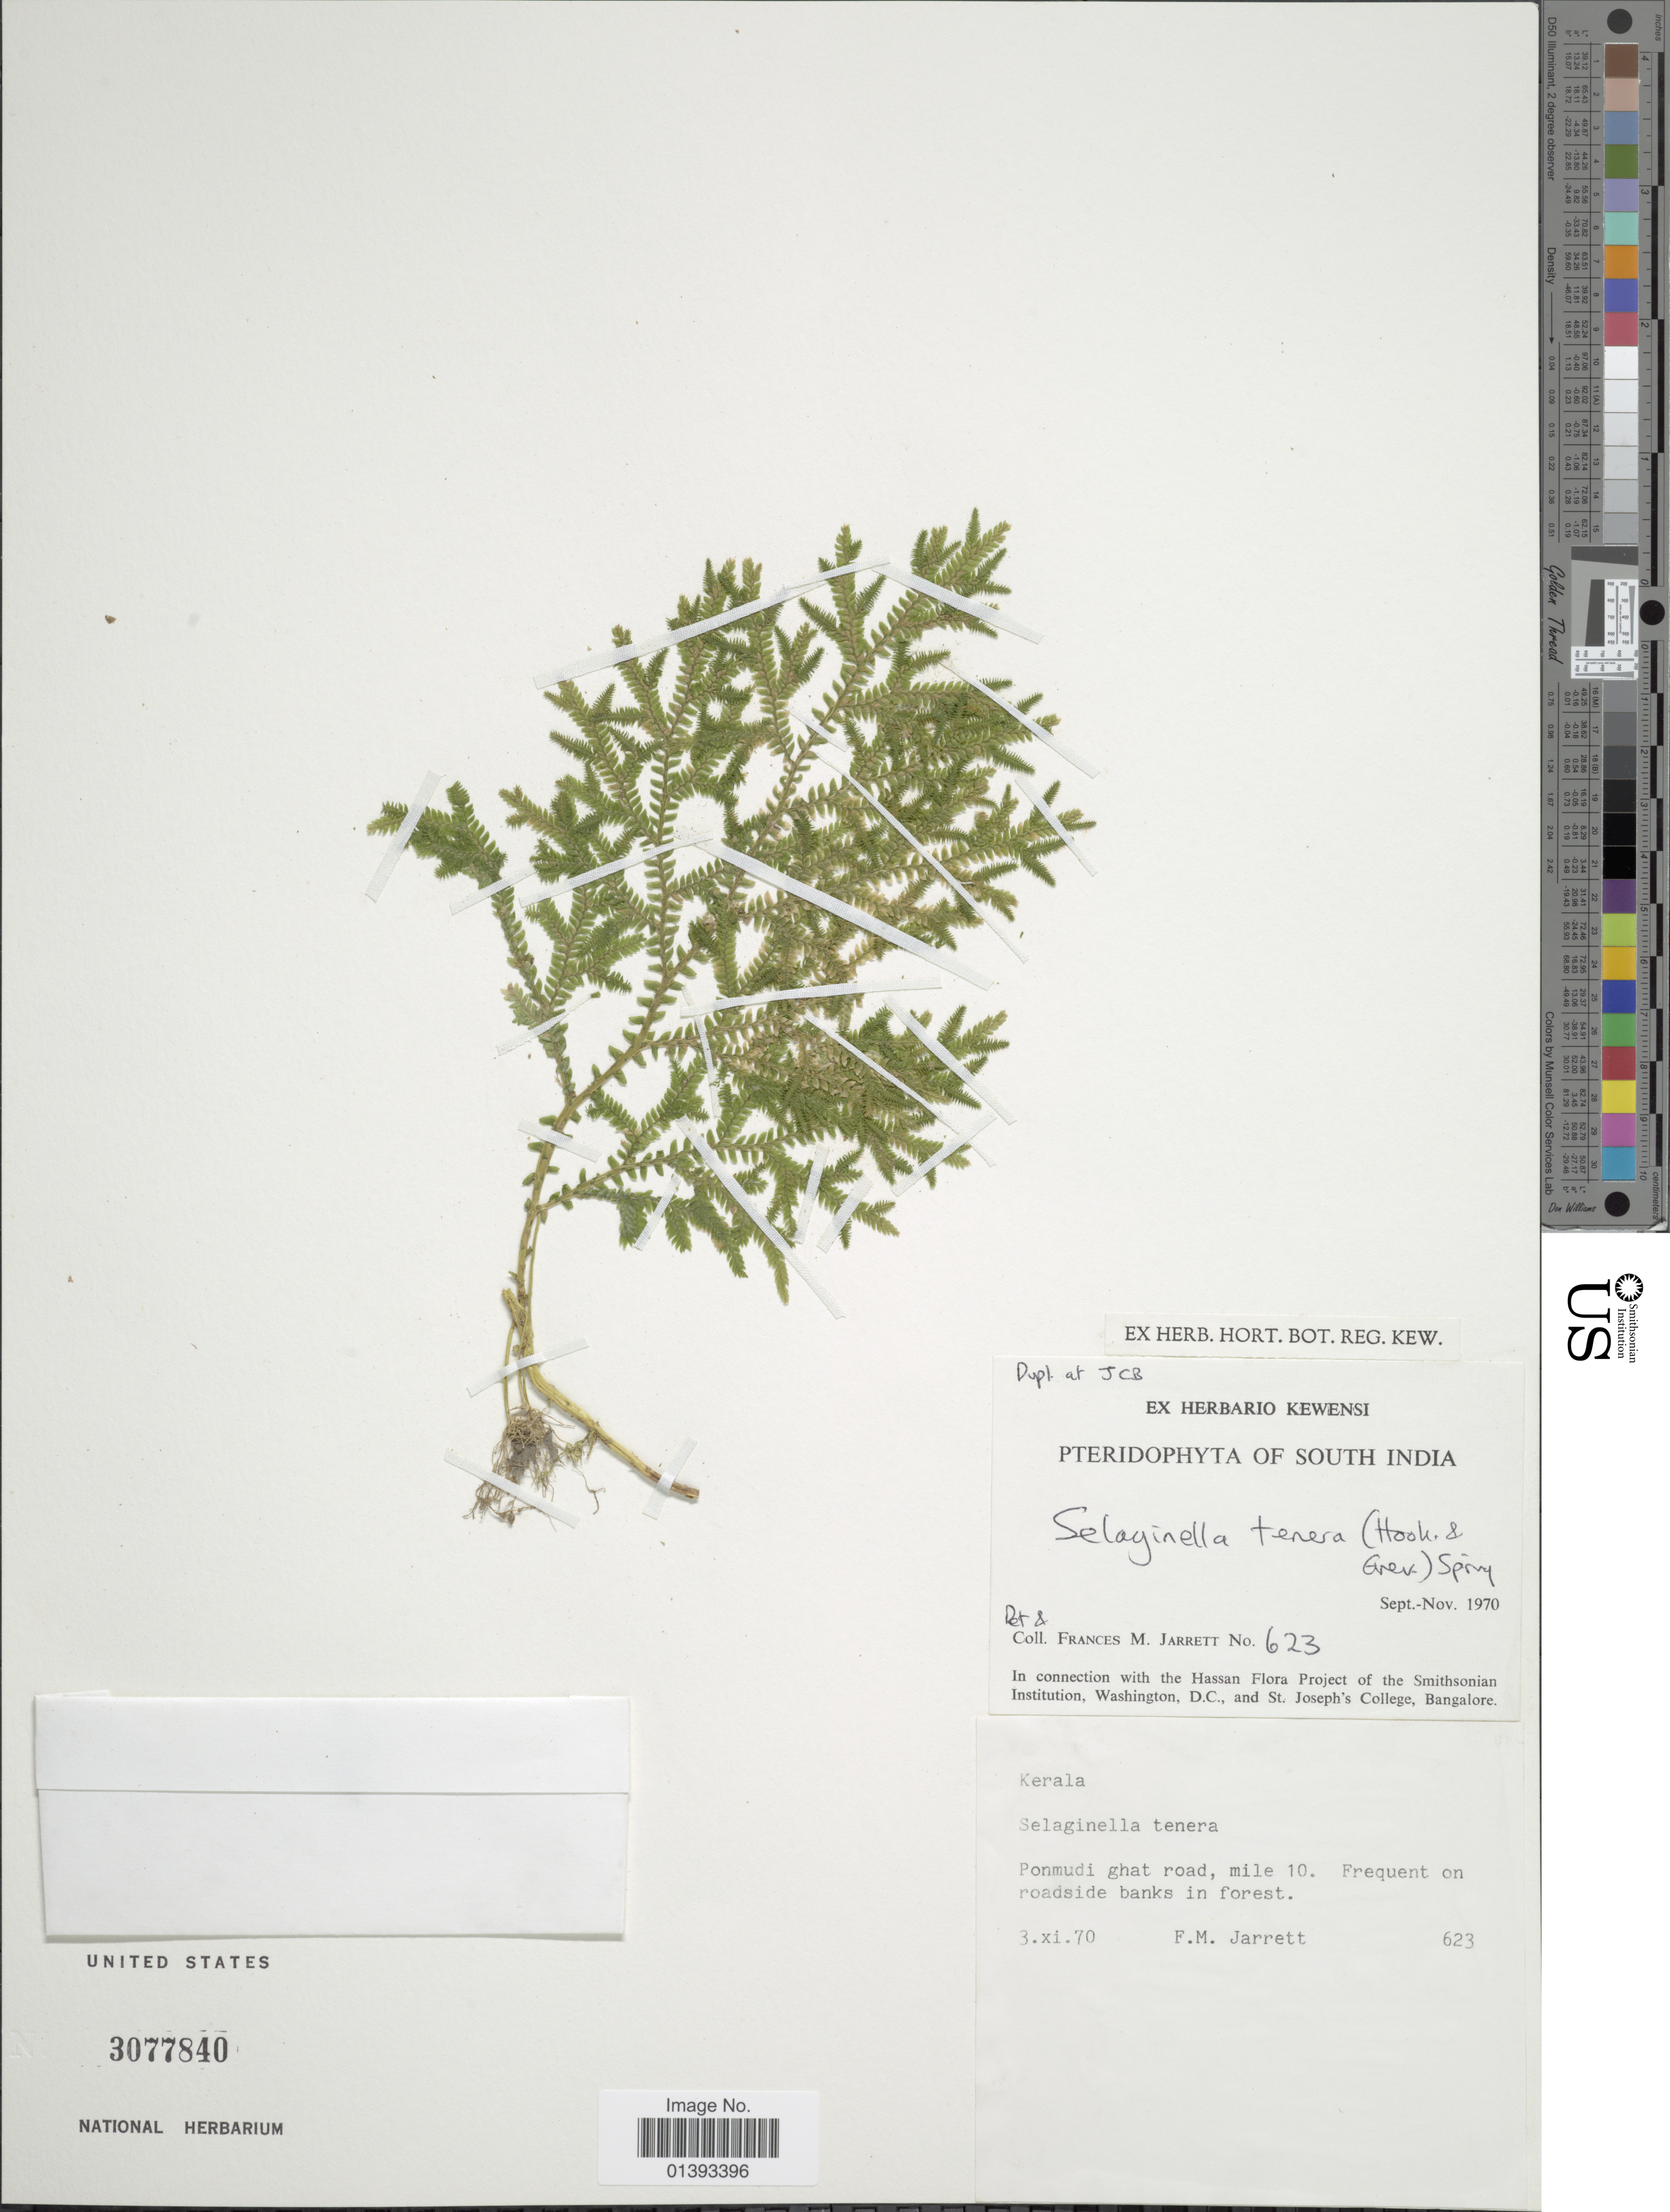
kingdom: Plantae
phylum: Tracheophyta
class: Lycopodiopsida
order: Selaginellales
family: Selaginellaceae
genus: Selaginella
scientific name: Selaginella tenera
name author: (Hook. & Grev.) Spring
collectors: F. M. Jarrett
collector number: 623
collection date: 1970-11-03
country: India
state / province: Kerala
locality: Ponmudi ghat road, mile10, frequent on roadside banks in forest, South India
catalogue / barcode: US 3077840